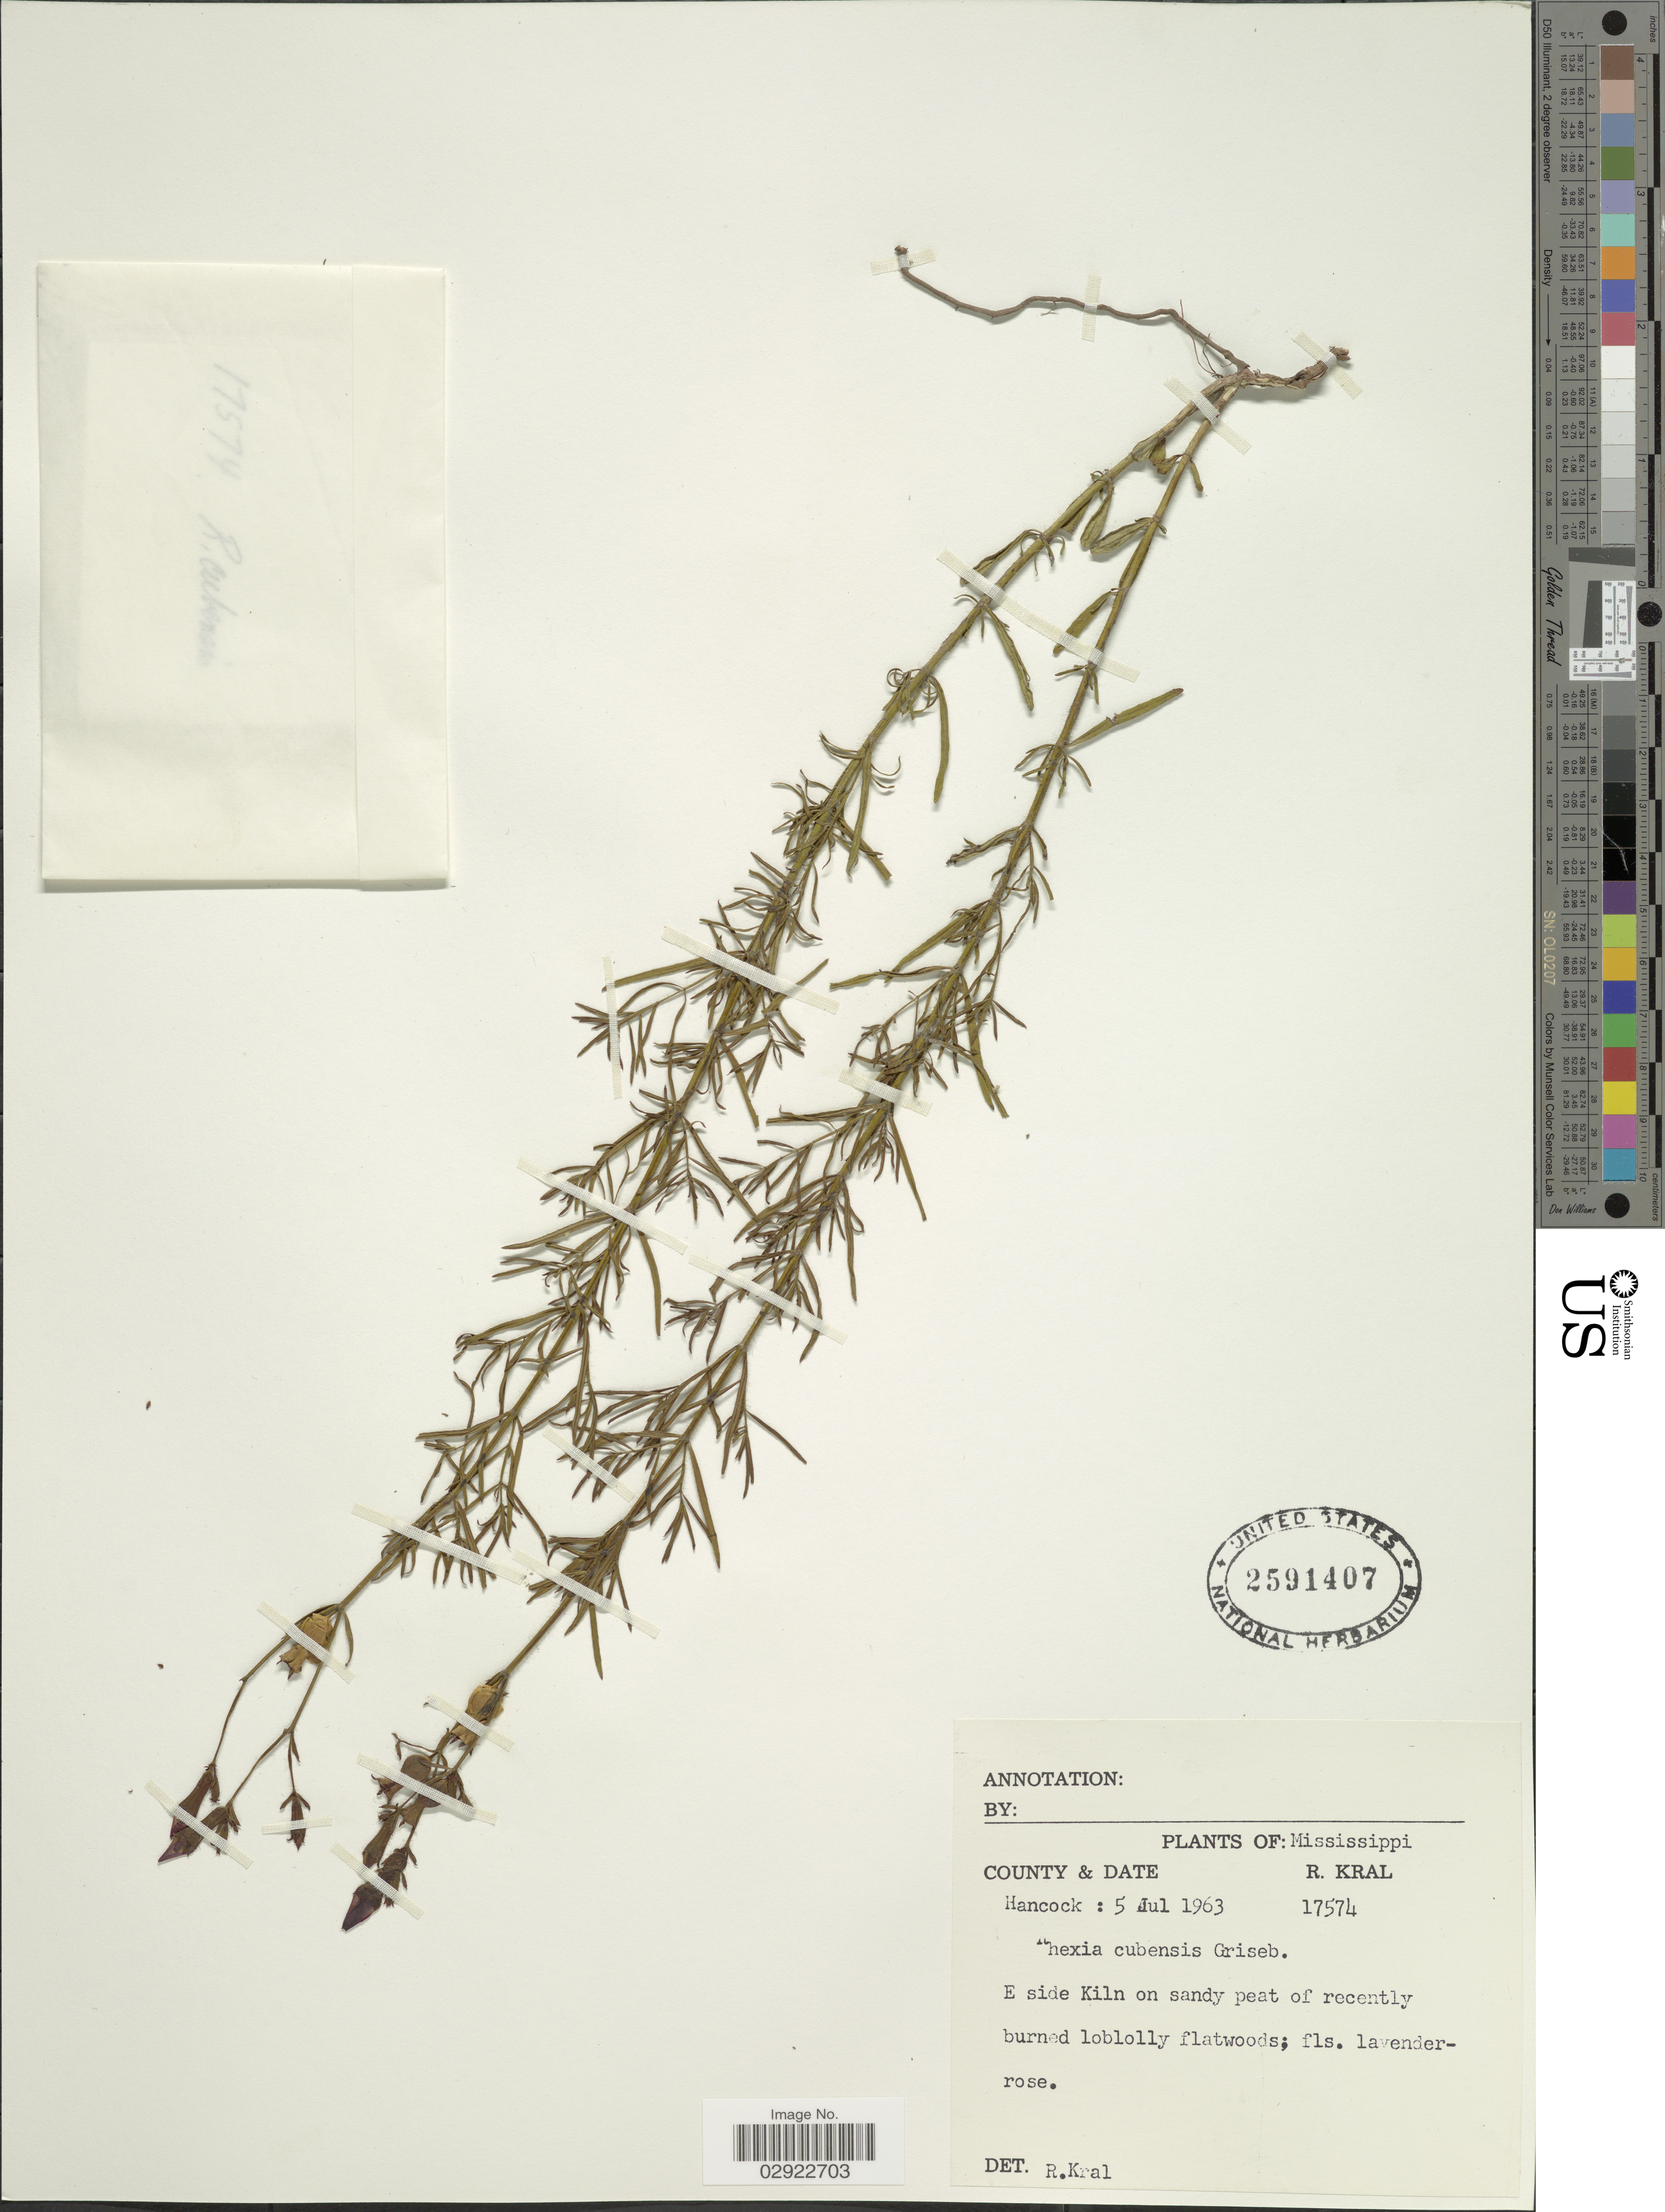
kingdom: Plantae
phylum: Tracheophyta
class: Magnoliopsida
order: Myrtales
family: Melastomataceae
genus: Rhexia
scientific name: Rhexia cubensis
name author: Griseb.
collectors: R. Kral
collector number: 17574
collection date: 1963-07-05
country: United States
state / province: Mississippi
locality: Hancock County. E side Kiln on sandy peat of recently burned loblolly flatwoods.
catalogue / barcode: US 2591407